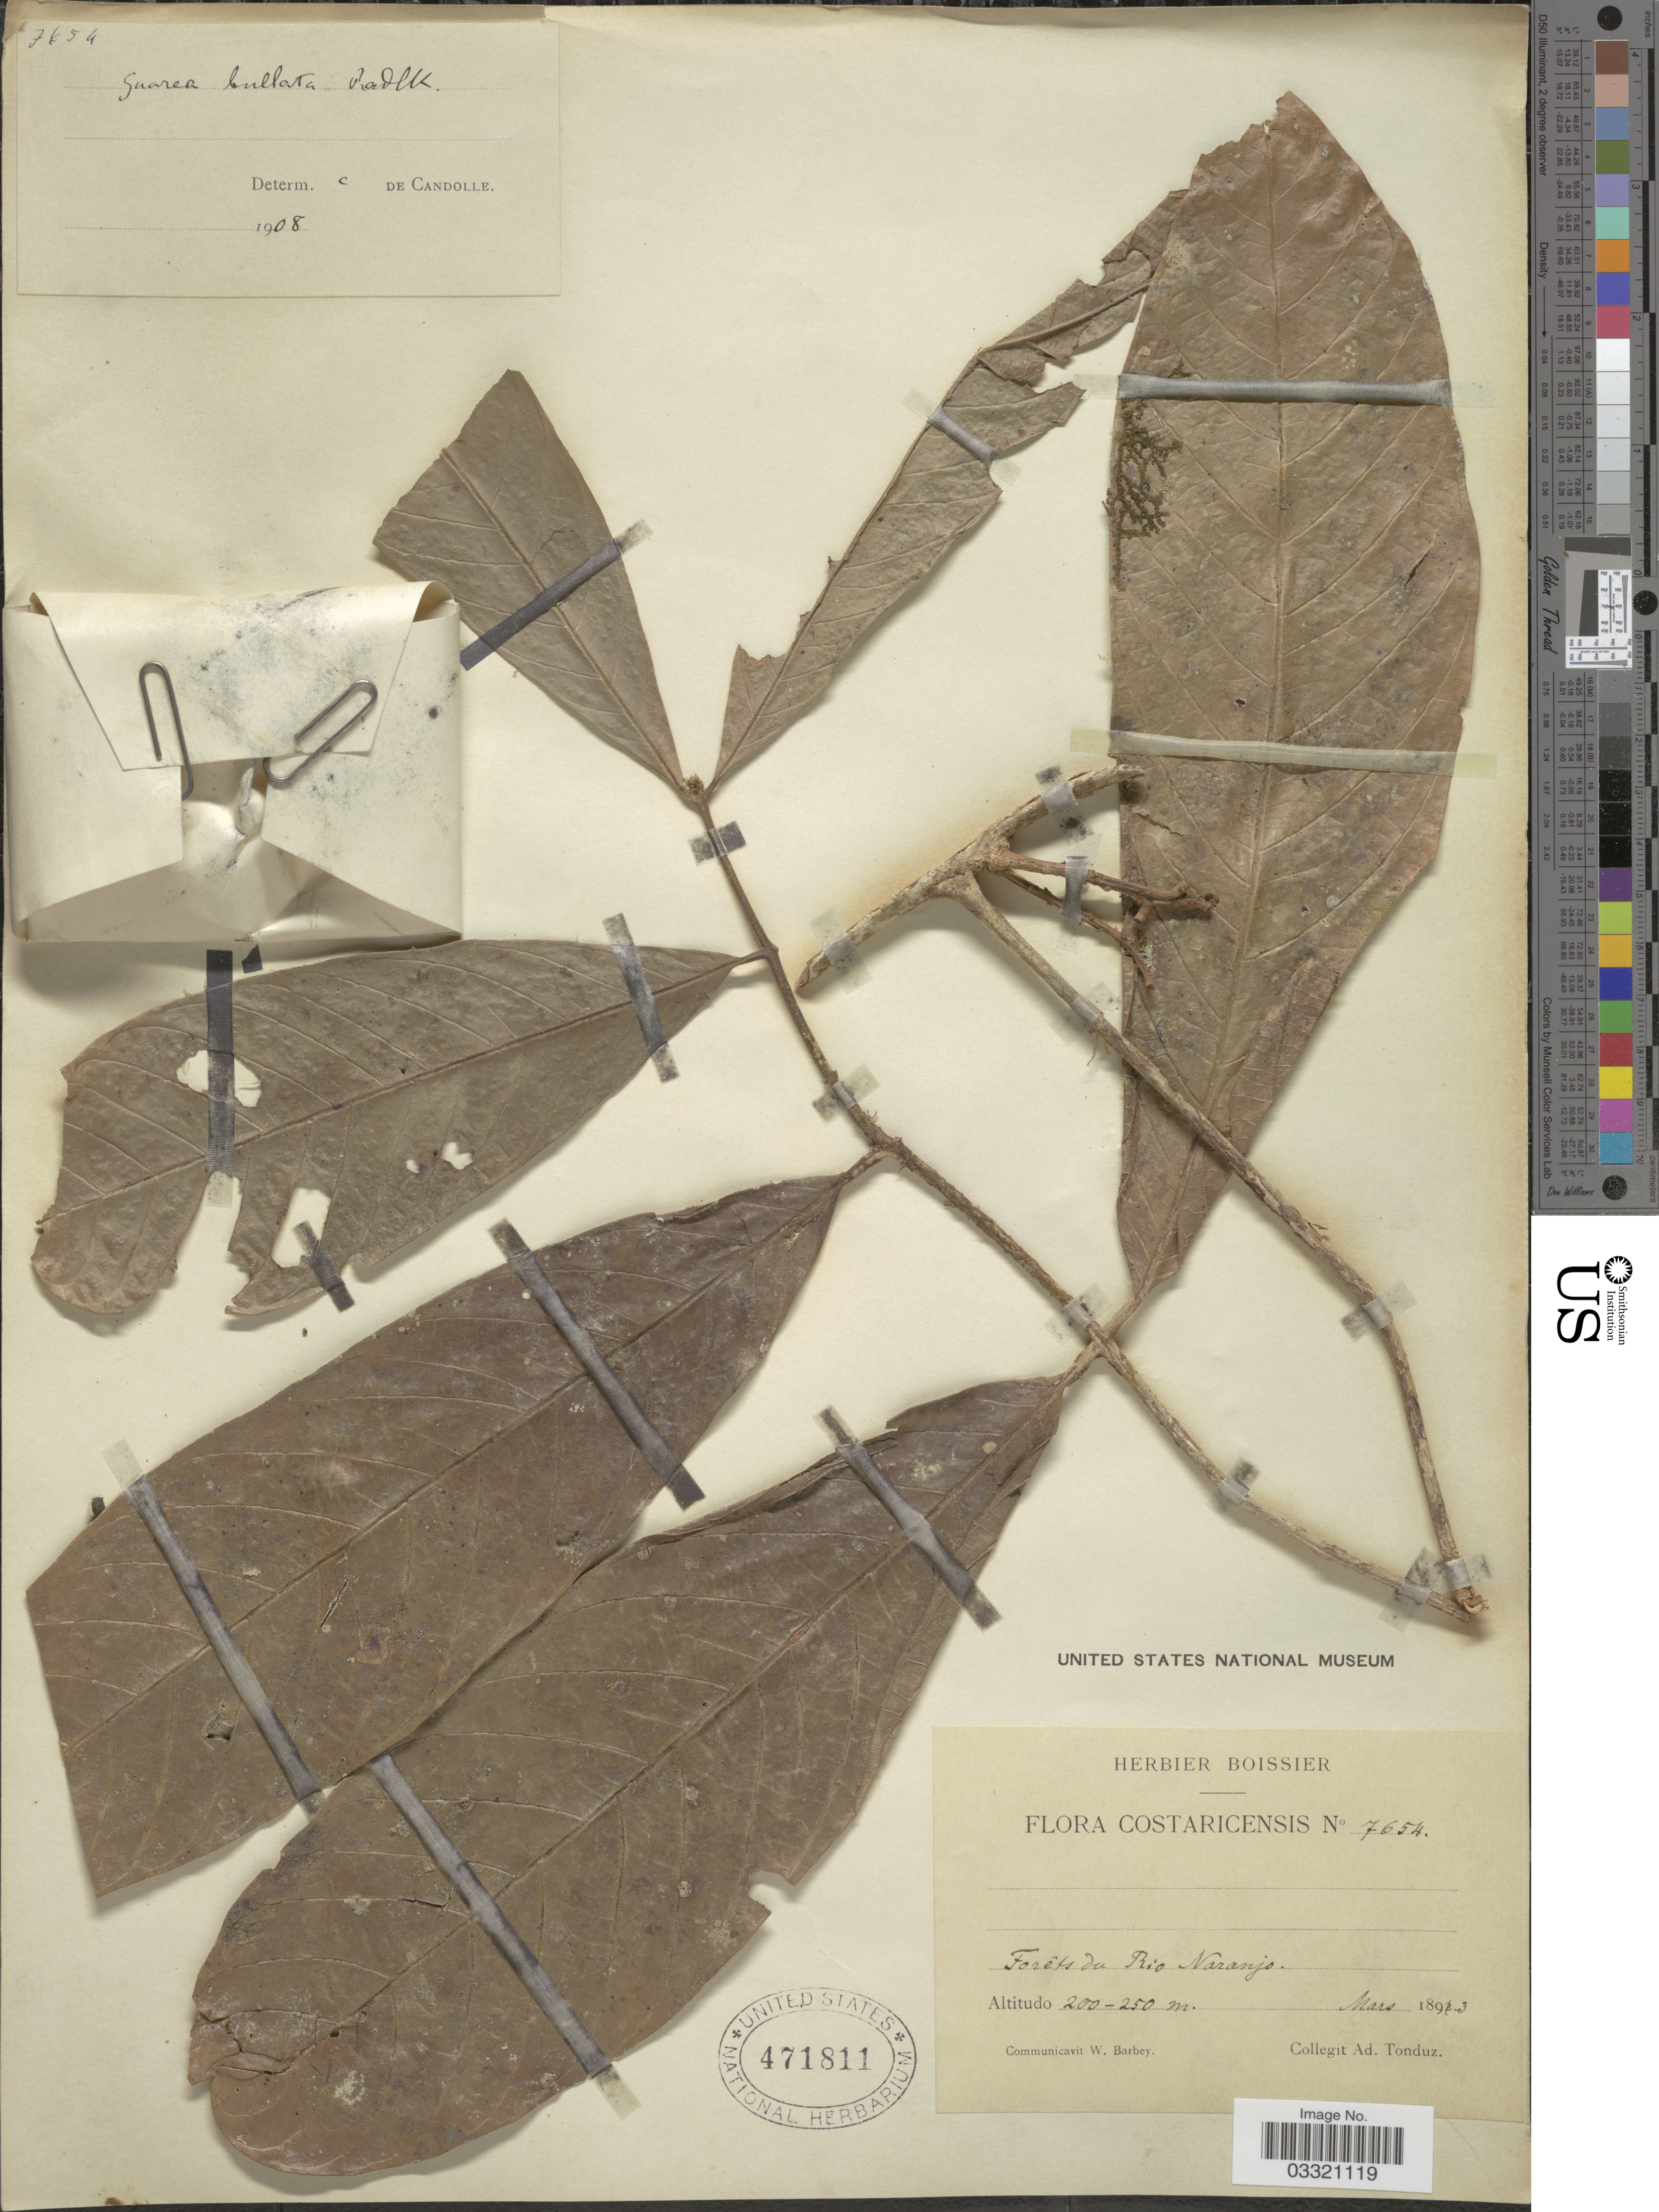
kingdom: Plantae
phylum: Tracheophyta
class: Magnoliopsida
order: Sapindales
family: Meliaceae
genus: Guarea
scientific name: Guarea bullata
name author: Radlk.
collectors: A. Tonduz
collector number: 7654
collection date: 1893-03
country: Costa Rica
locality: Forêts du Rio Naranjo.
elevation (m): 200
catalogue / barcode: US 471811